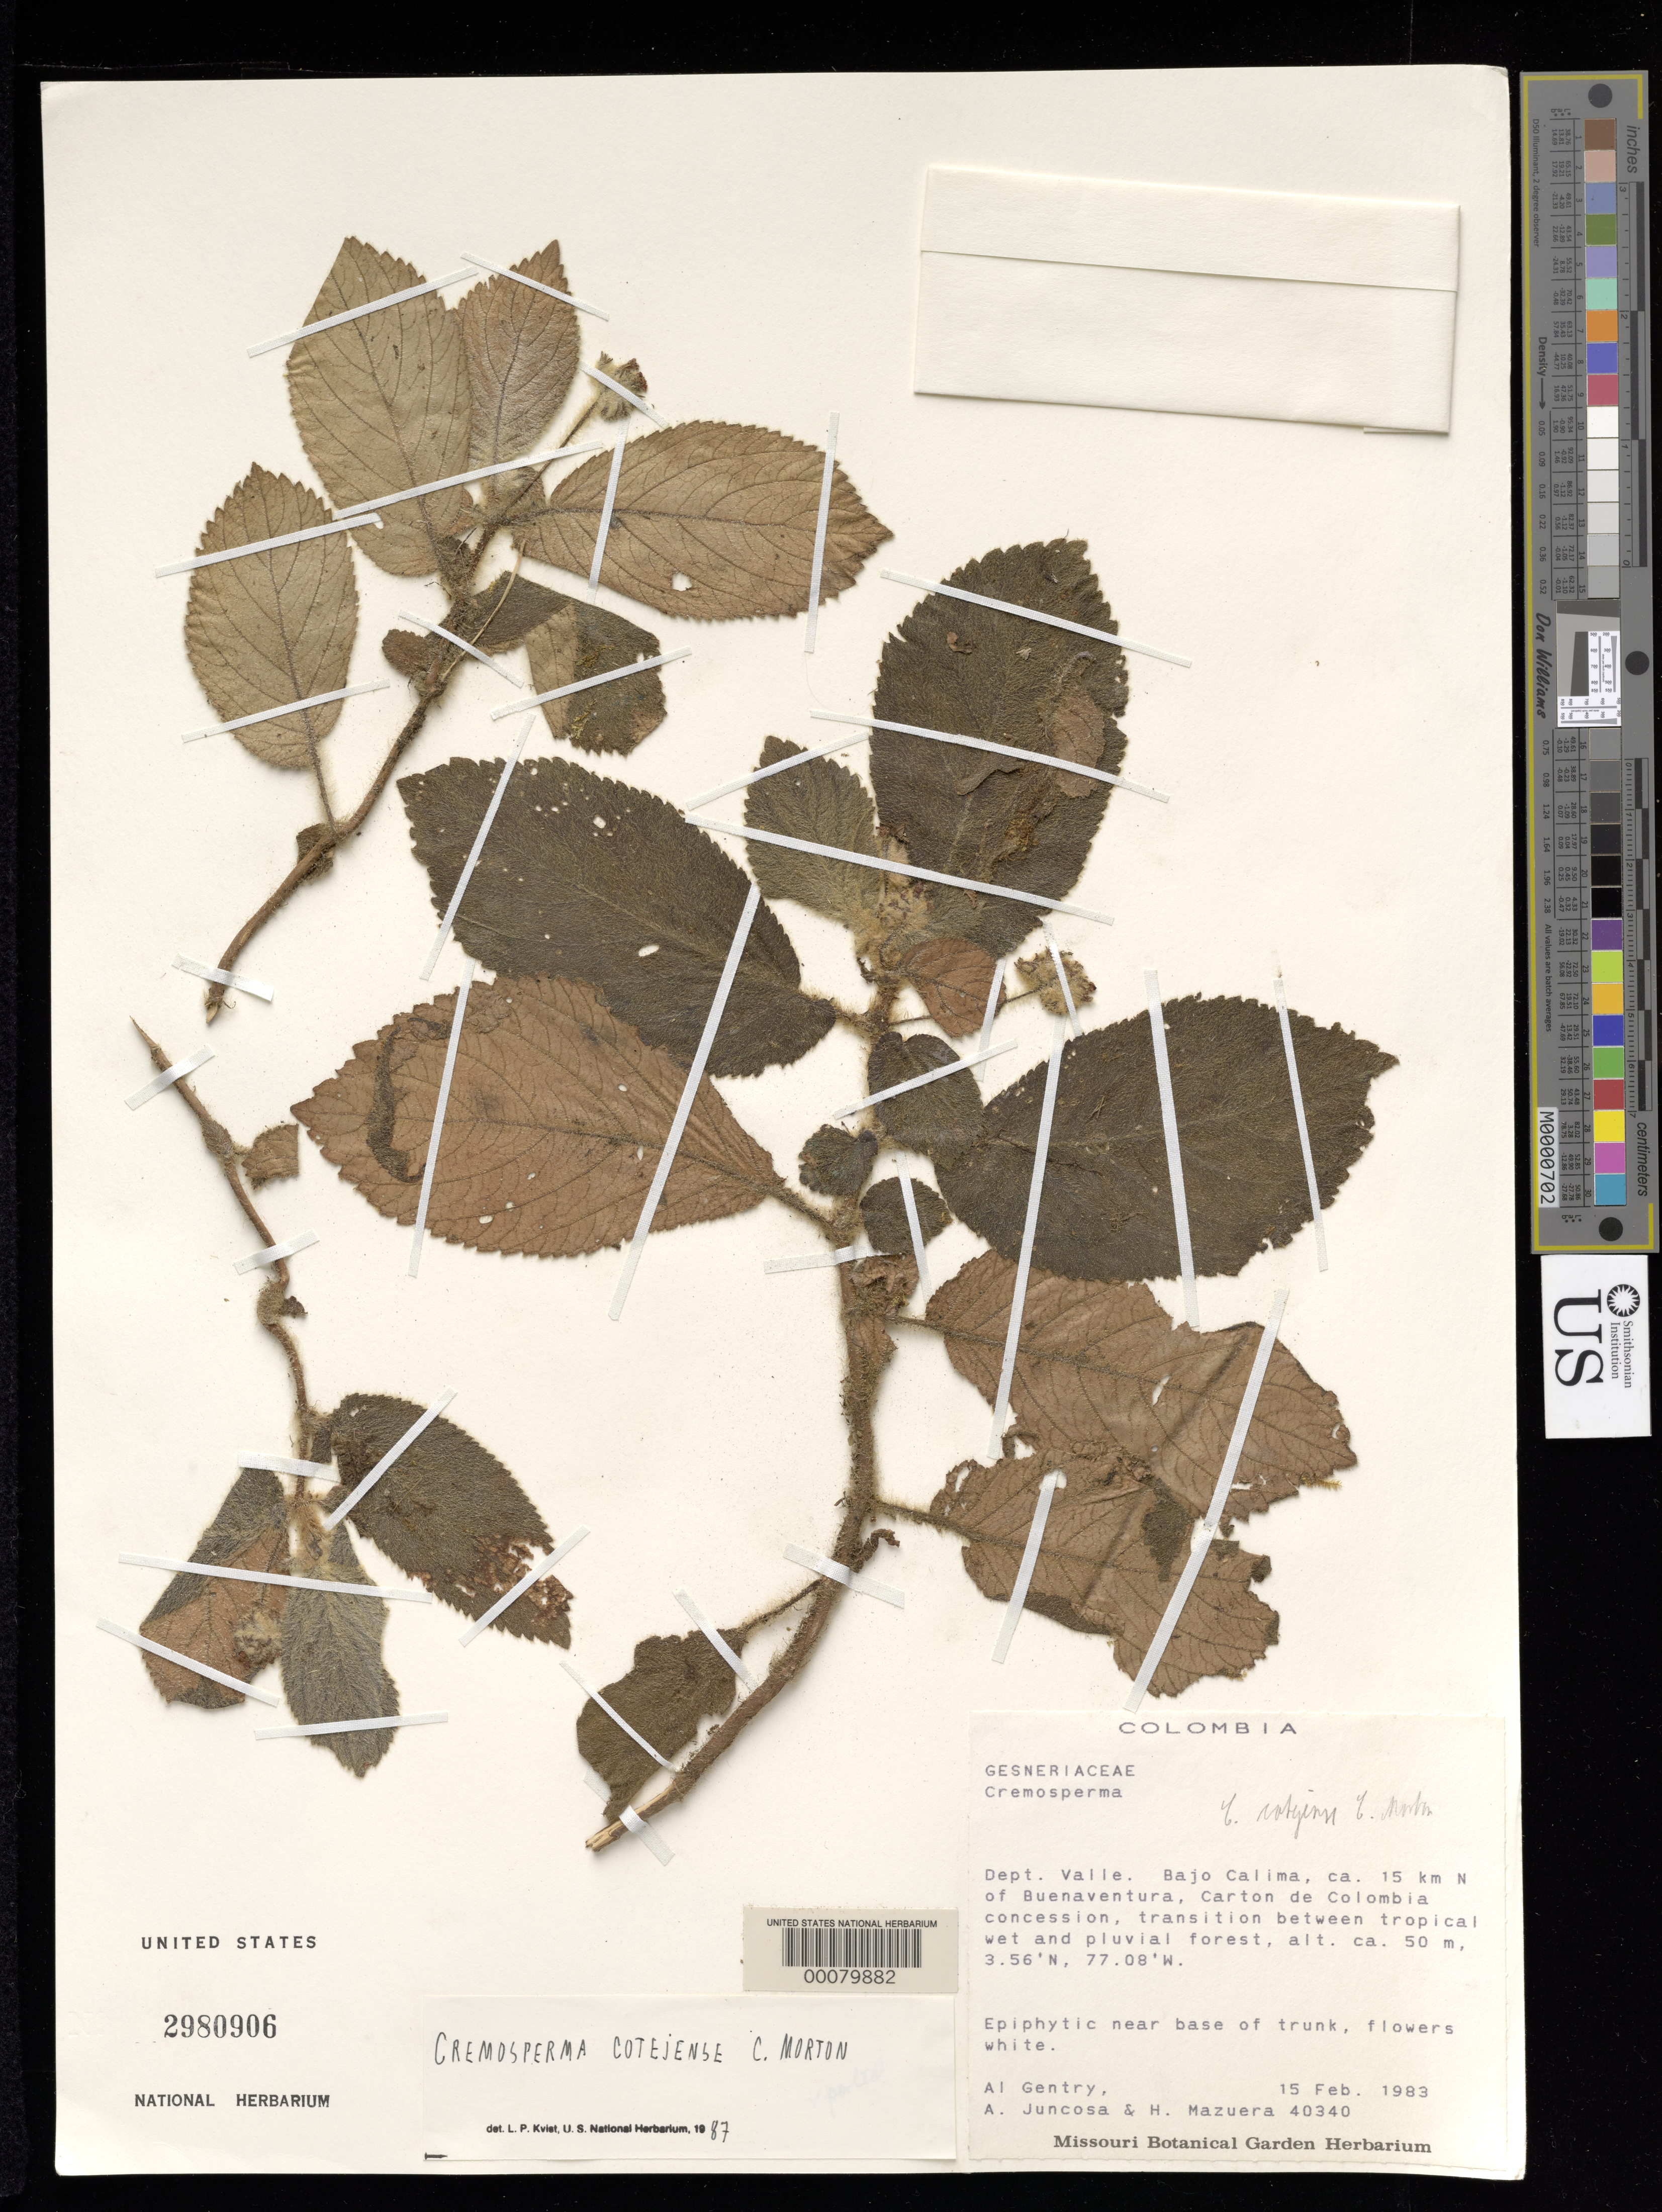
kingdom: Plantae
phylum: Tracheophyta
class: Magnoliopsida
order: Lamiales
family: Gesneriaceae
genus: Cremosperma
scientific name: Cremosperma cotejense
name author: C.V. Morton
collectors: A. H. Gentry & et al.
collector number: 40340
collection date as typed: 15 Feb 1983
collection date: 1983-02-15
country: Colombia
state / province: Valle del Cauca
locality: Bajo Calima, about 15 km N of Buenaventura, carton de Colombia concession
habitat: Transition between tropical wet and pluvial forest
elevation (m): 50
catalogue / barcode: US 2980906